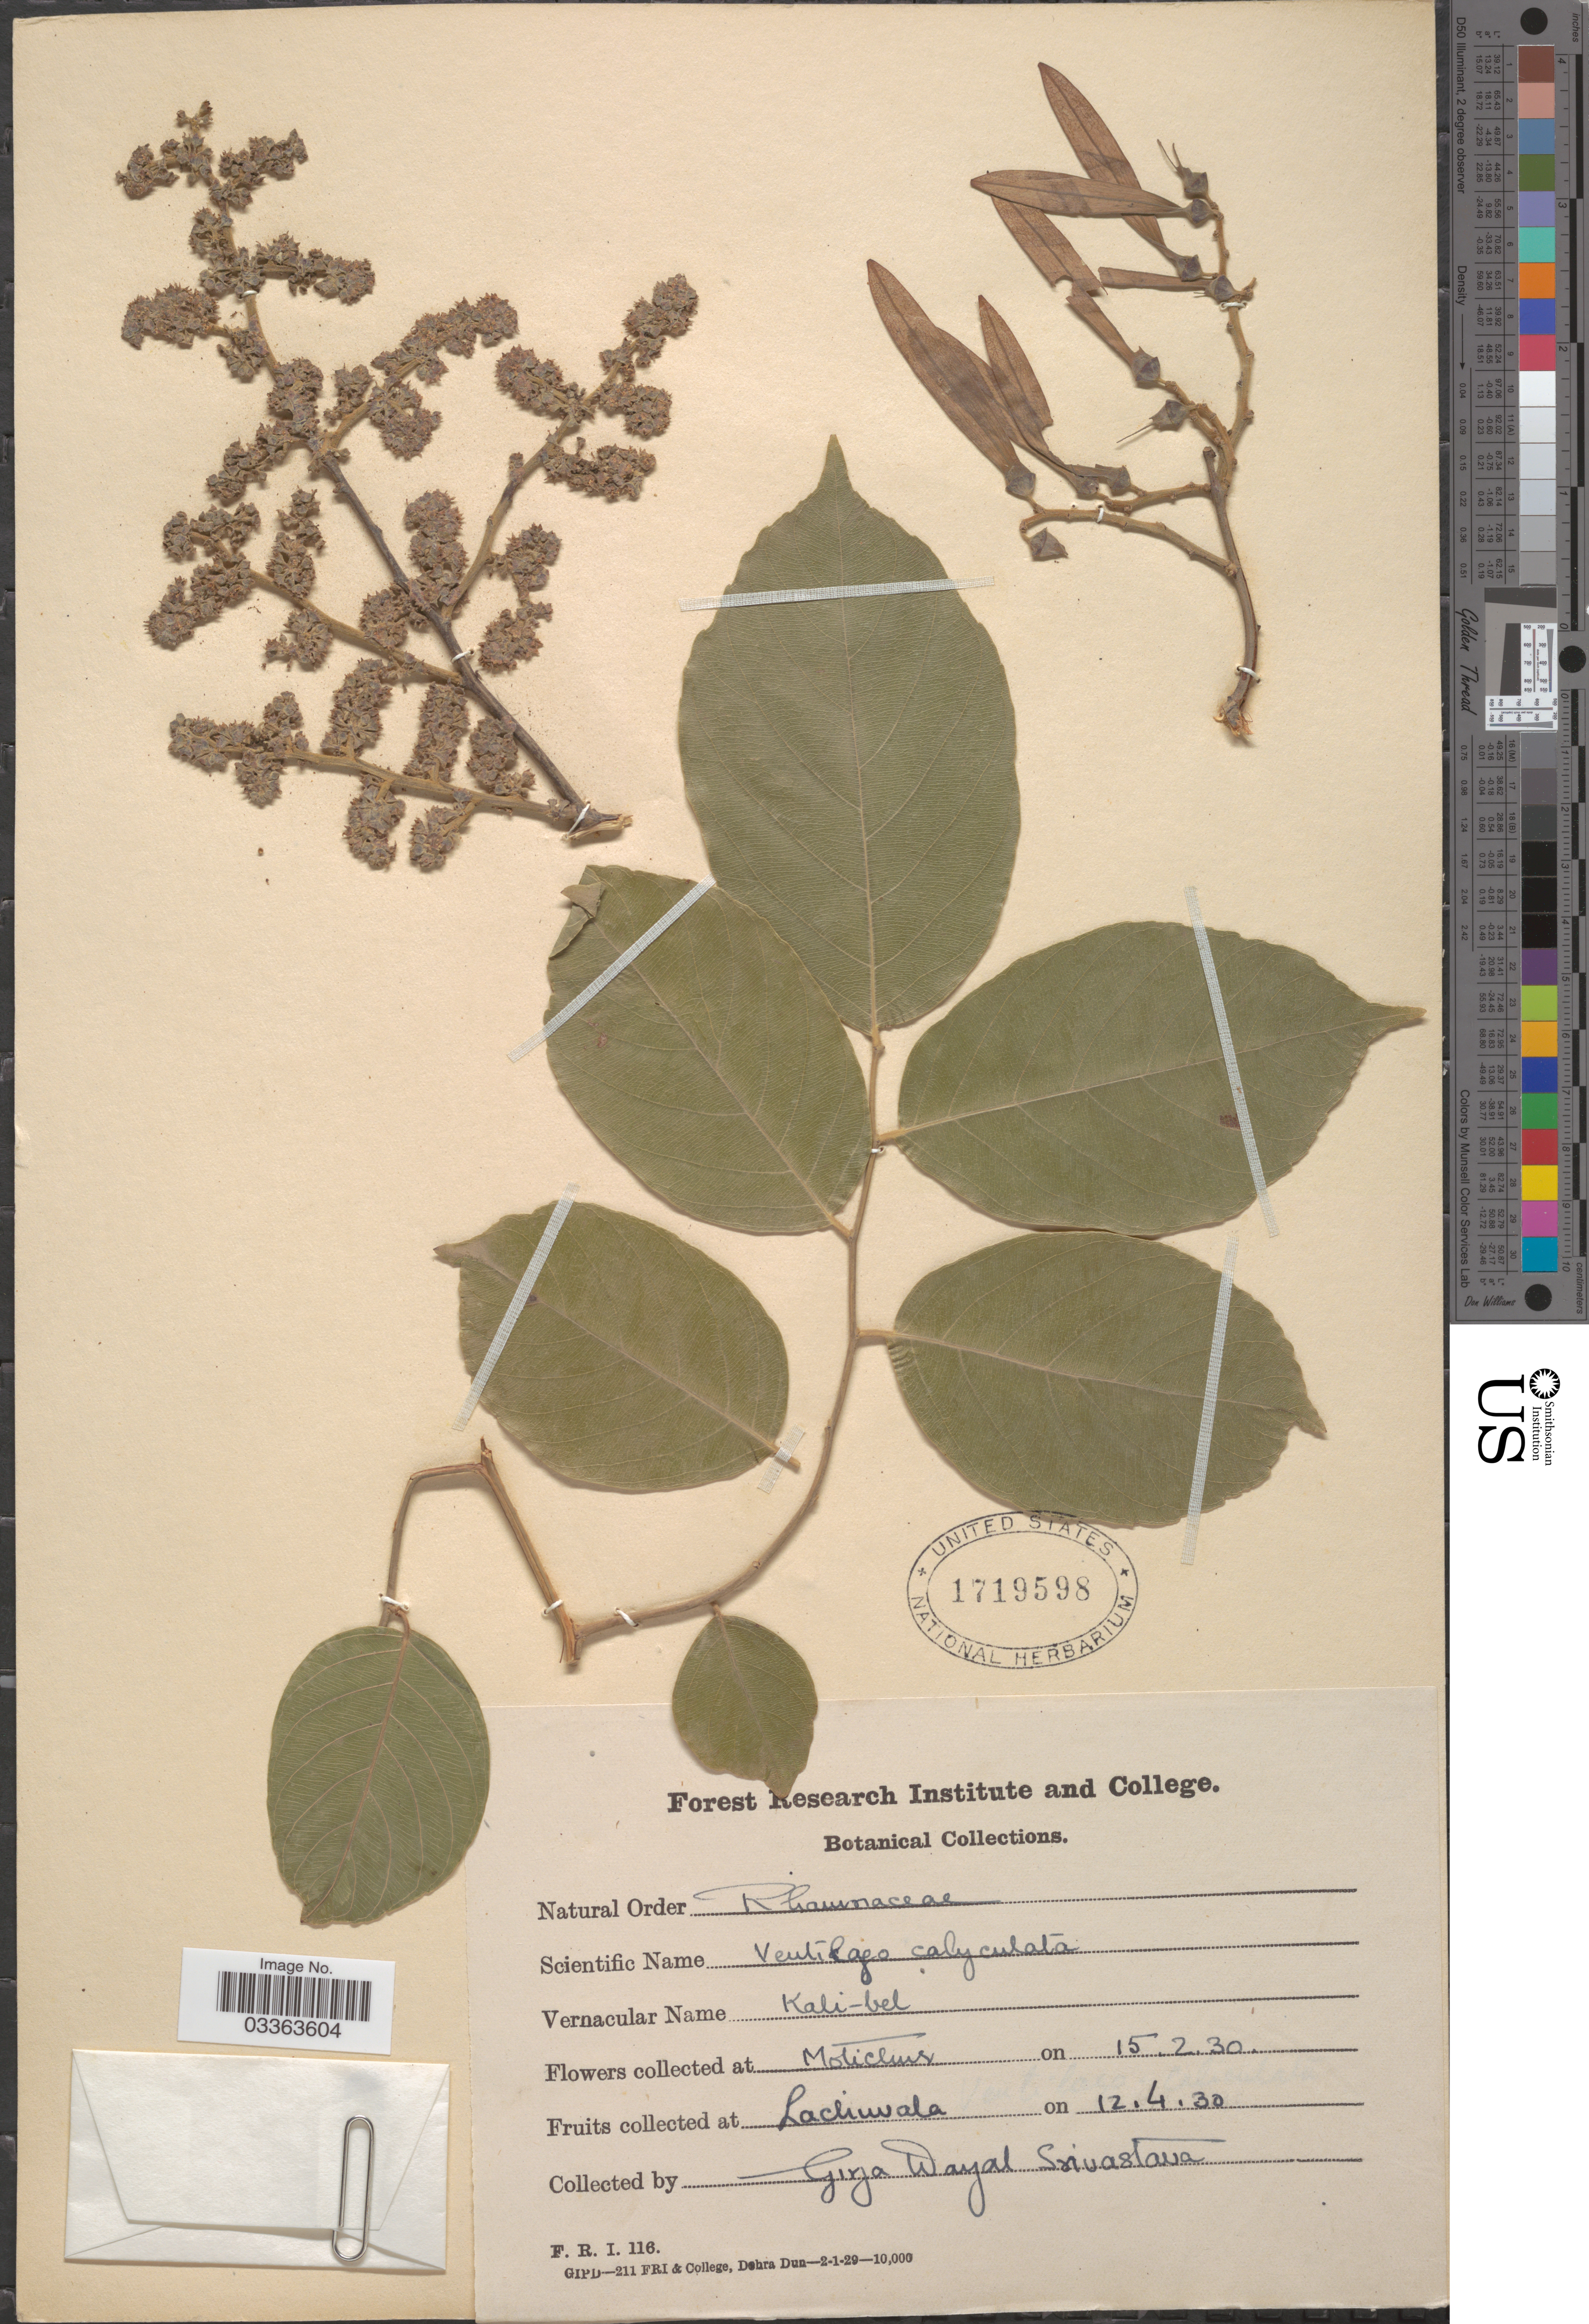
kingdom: Plantae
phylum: Tracheophyta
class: Magnoliopsida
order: Rosales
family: Rhamnaceae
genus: Ventilago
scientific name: Ventilago calyculata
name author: Tul.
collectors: G. Srivastava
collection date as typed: Transcribed d/m/y: 15/2/30 to 12/4/30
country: India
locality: Moticluir. [interpreted] Lachiwala.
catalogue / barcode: US 1719598